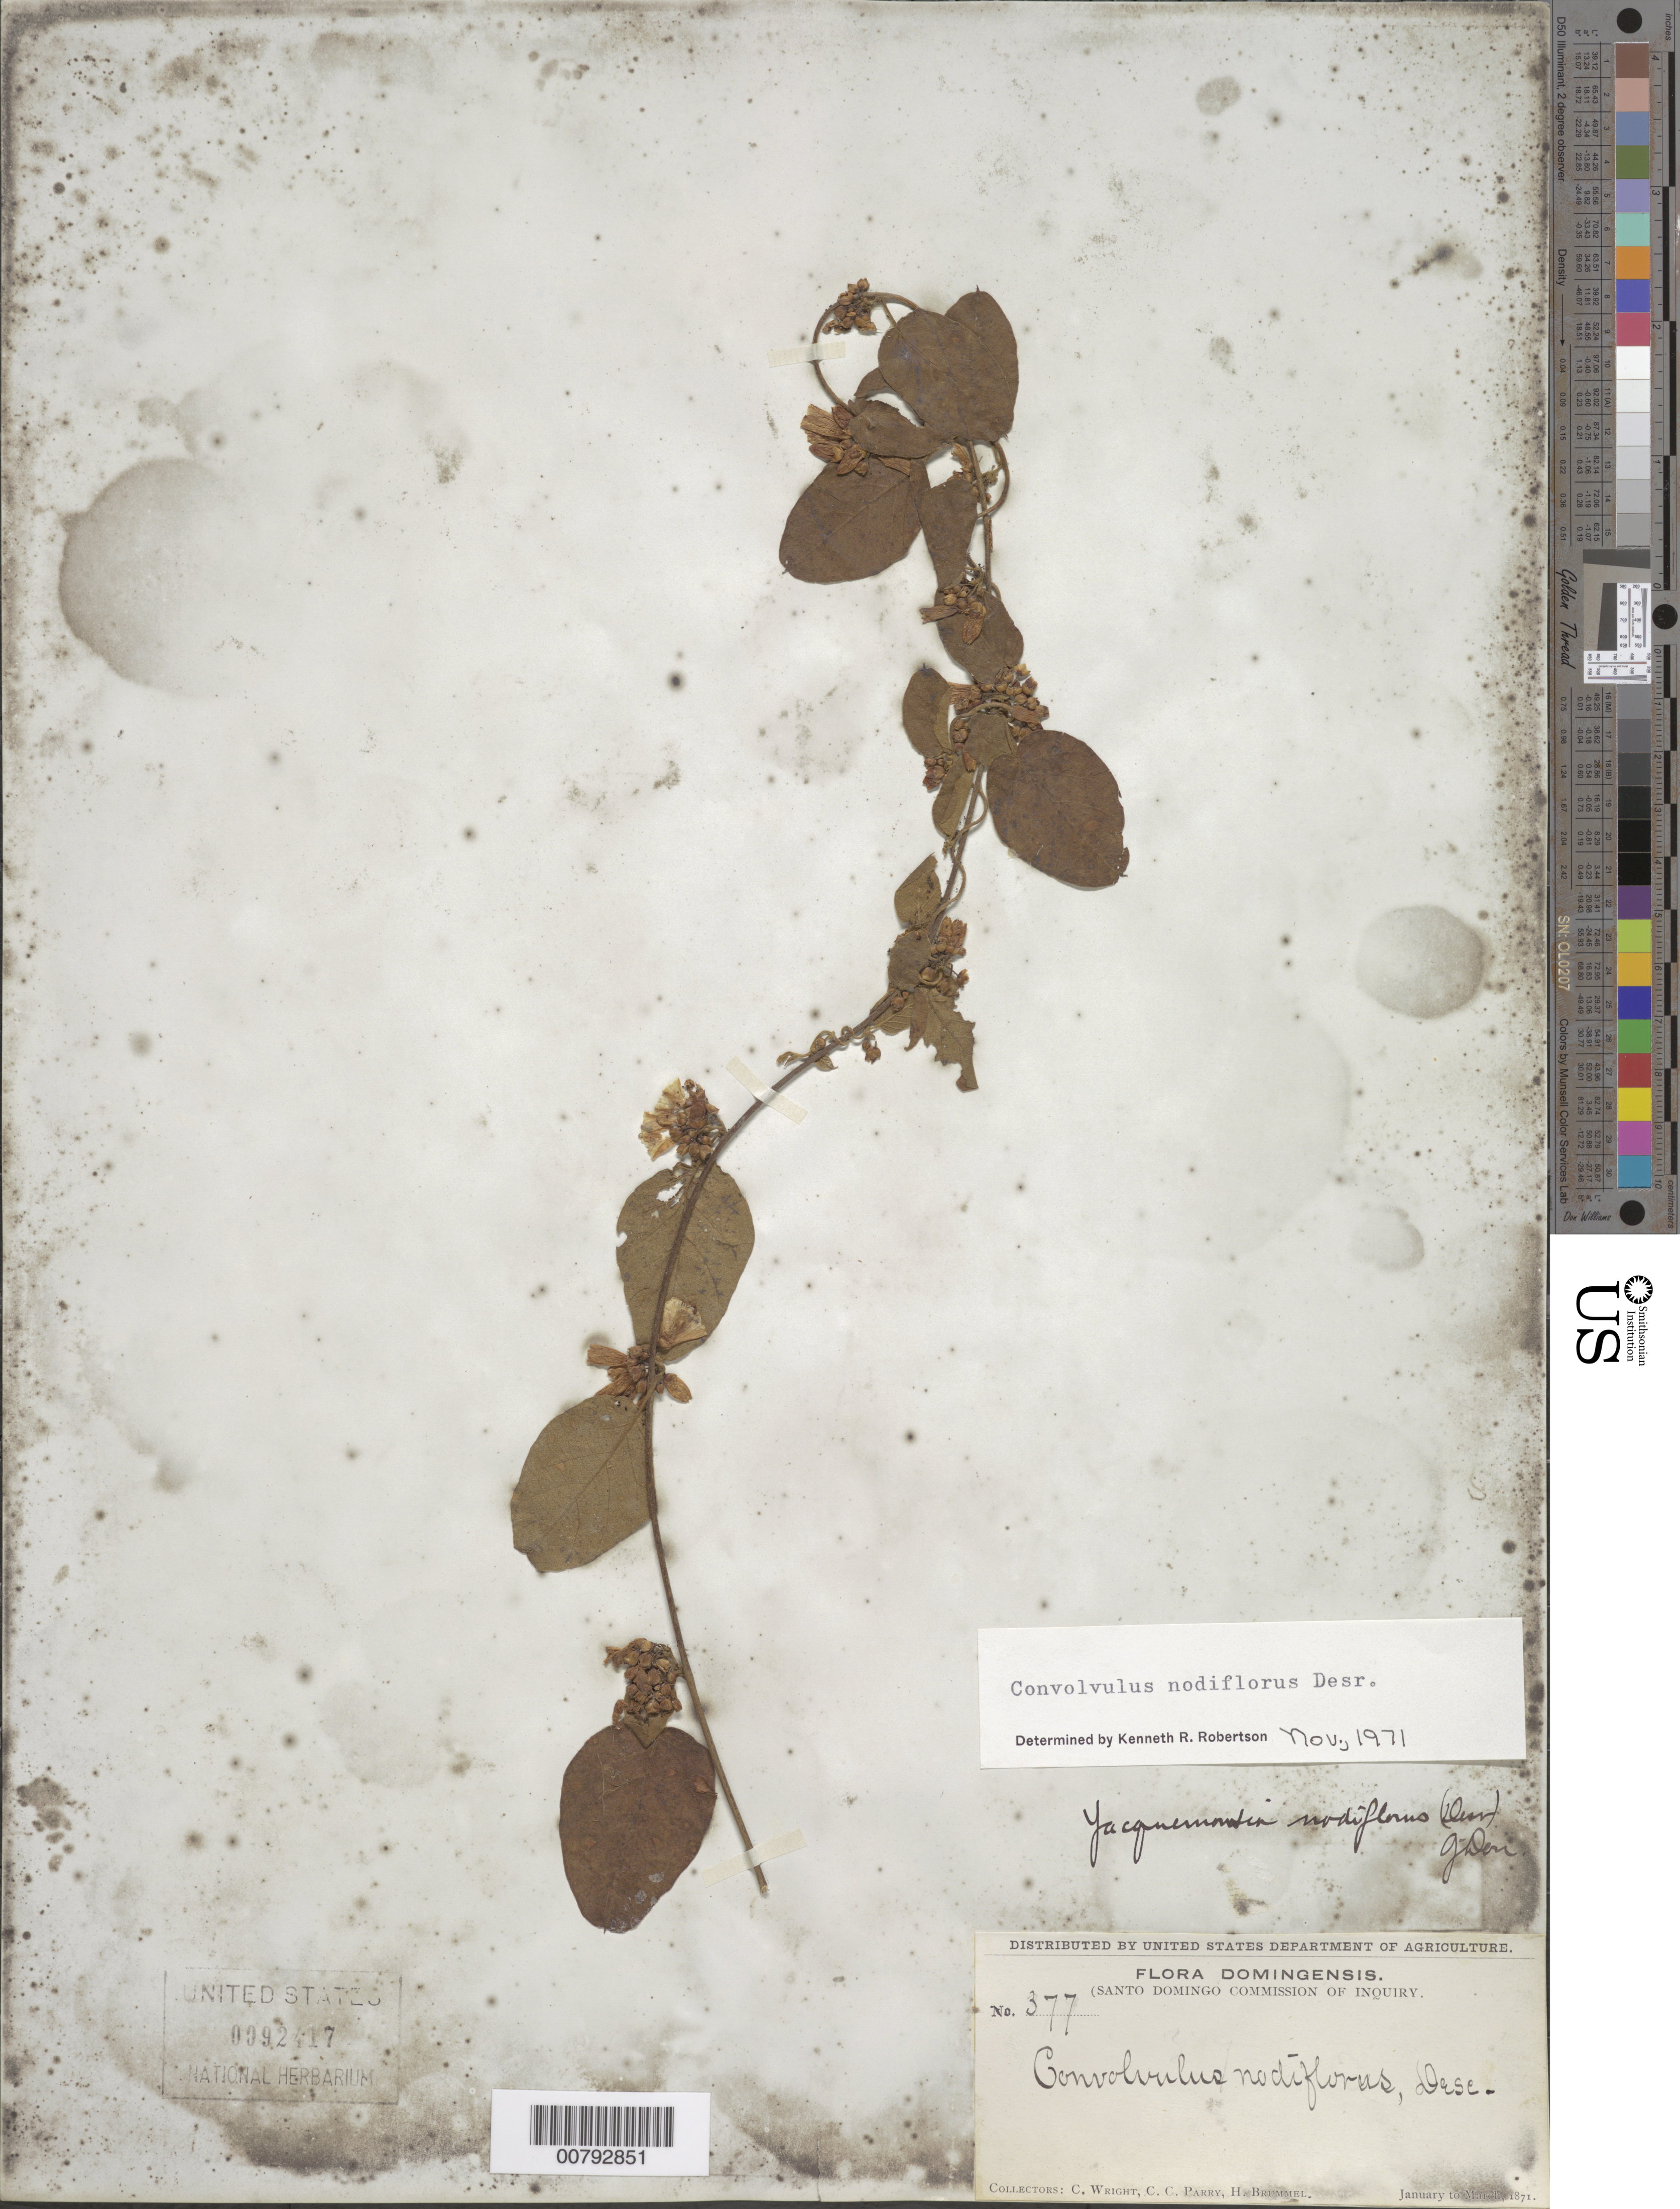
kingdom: Plantae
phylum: Tracheophyta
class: Magnoliopsida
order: Solanales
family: Convolvulaceae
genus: Convolvulus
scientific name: Convolvulus nodiflorus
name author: Desr.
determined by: Robertson, K. R.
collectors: C. Wright, C. C. Parry & H. Brummel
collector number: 377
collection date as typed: Jan 1871 to -- Mar 1871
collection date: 1871-01/1871-03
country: Dominican Republic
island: Hispaniola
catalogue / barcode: US 92417